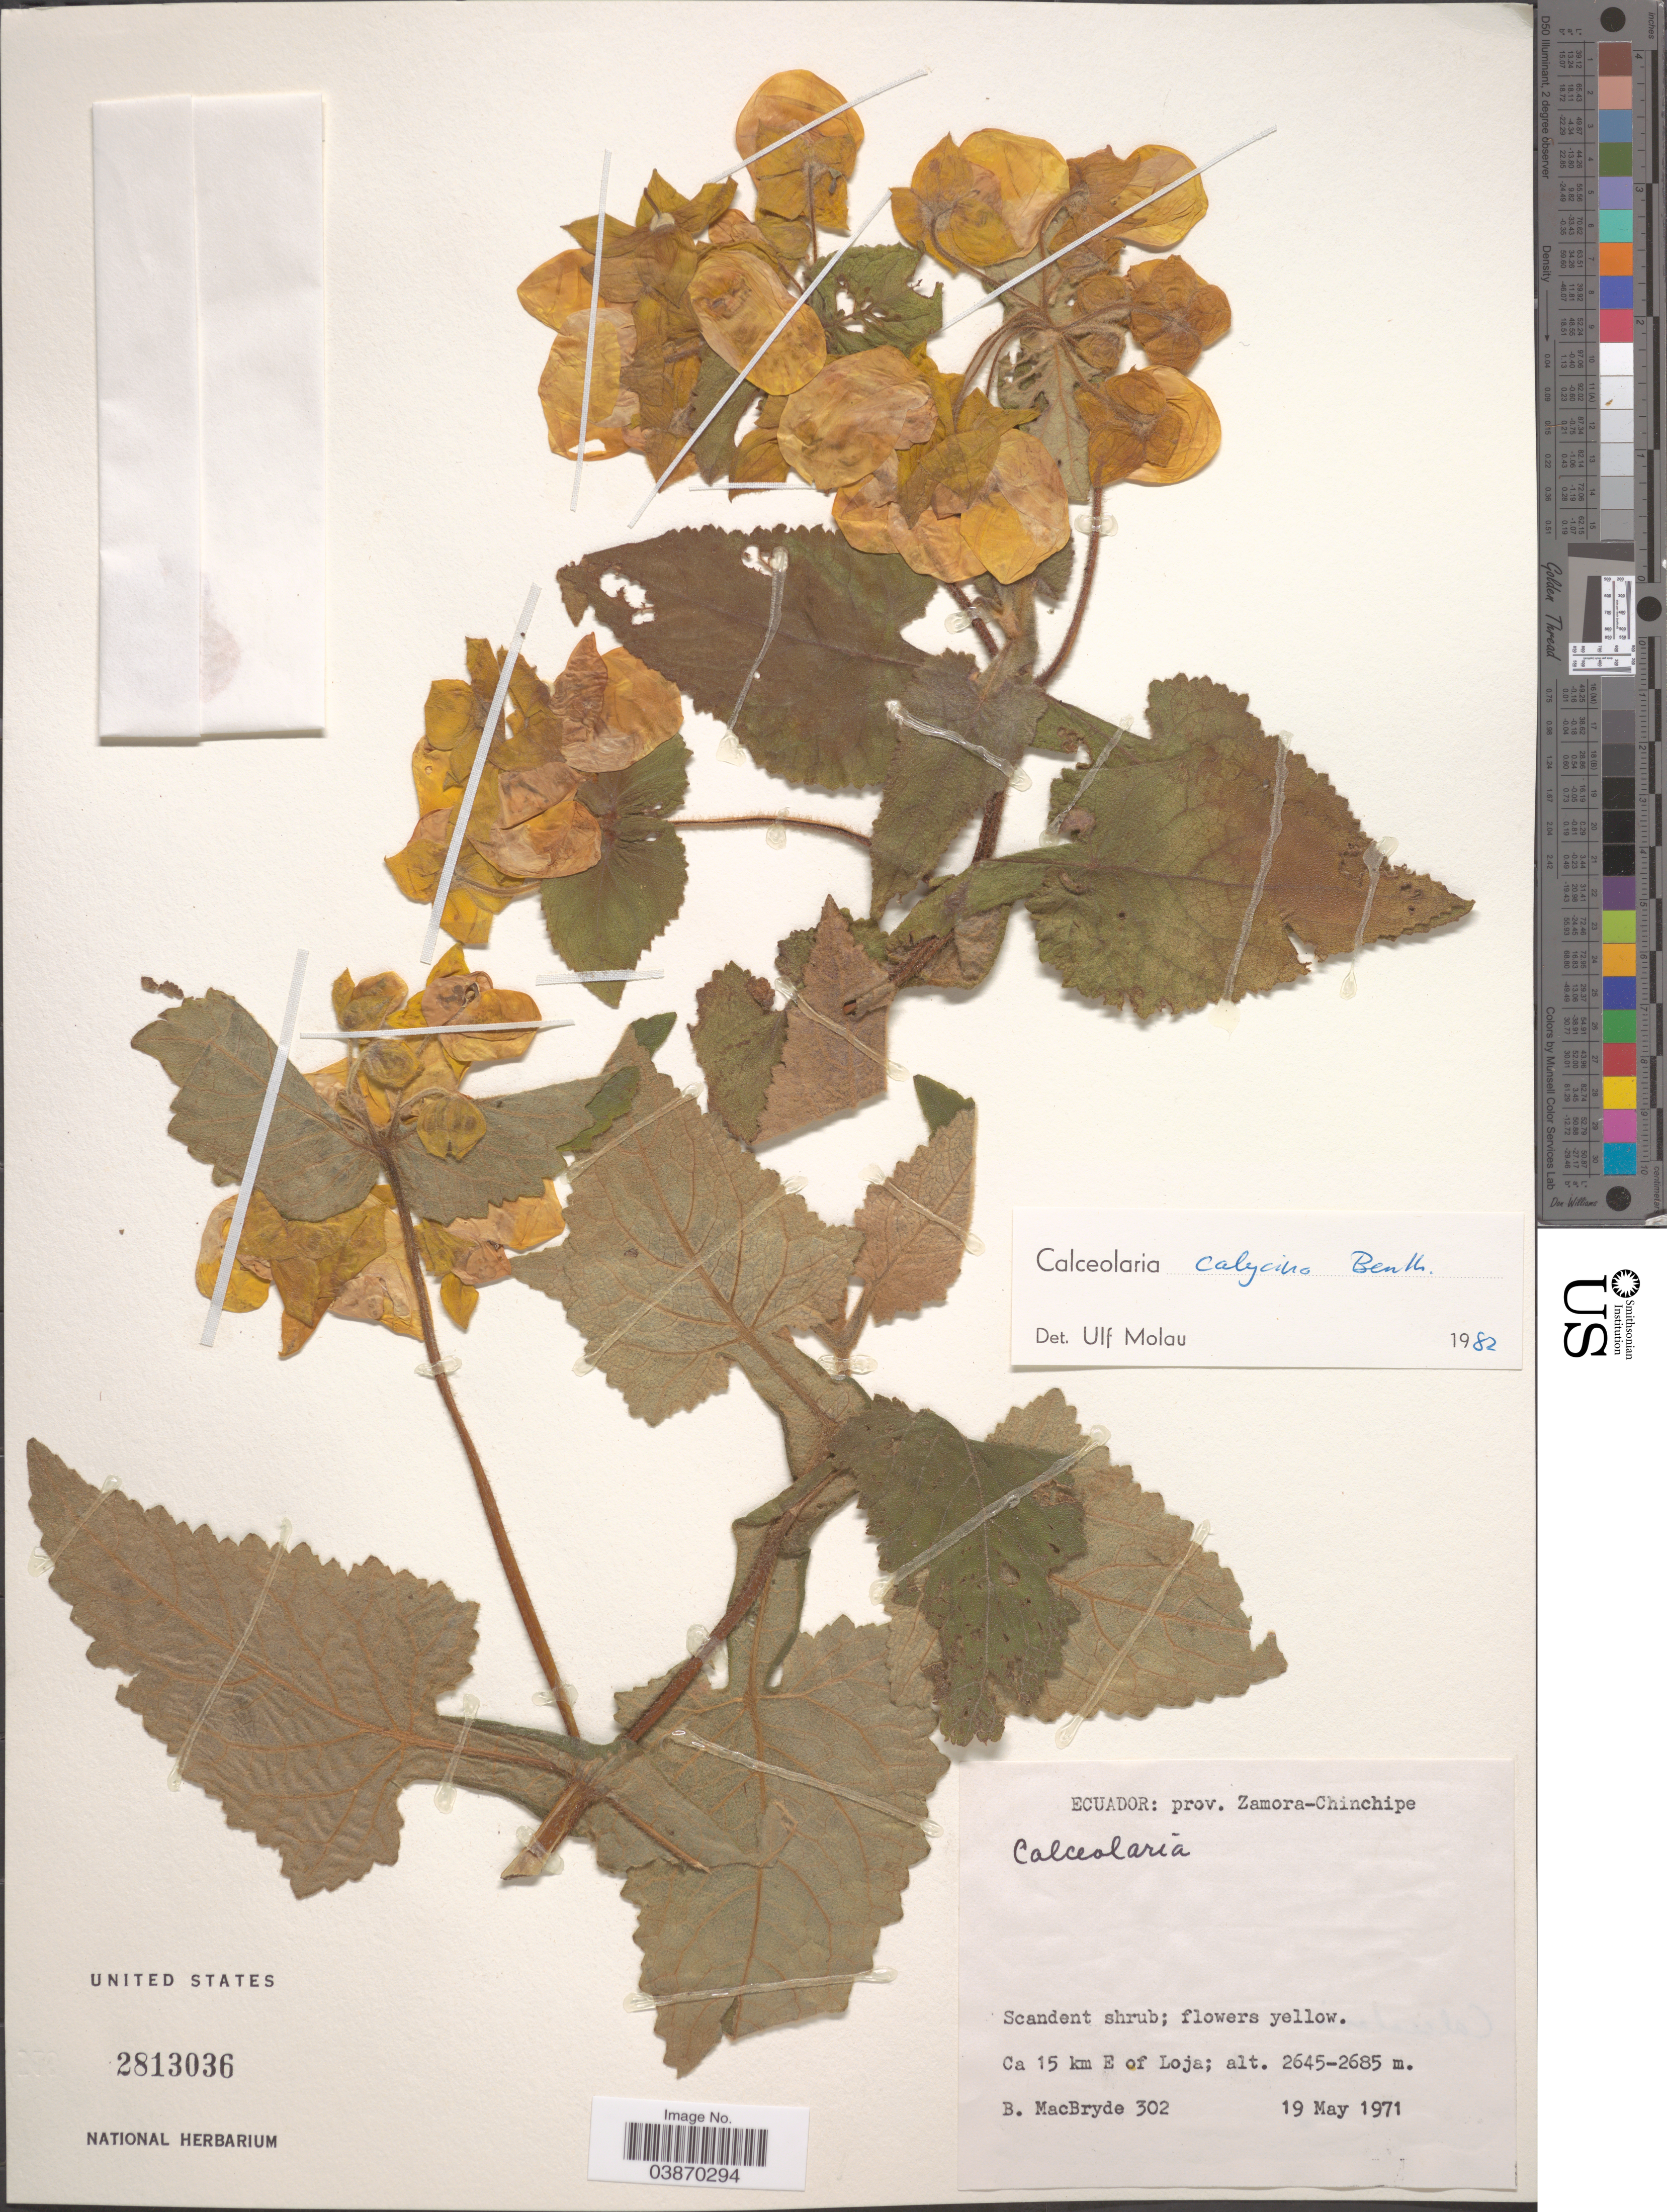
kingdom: Plantae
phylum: Tracheophyta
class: Magnoliopsida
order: Lamiales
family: Calceolariaceae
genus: Calceolaria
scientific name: Calceolaria calycina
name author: Benth.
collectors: B. MacBryde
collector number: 302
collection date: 1971-05-19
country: Ecuador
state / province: Zamora-Chinchipe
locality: Ca 15 km E of Loja.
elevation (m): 2645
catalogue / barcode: US 2813036